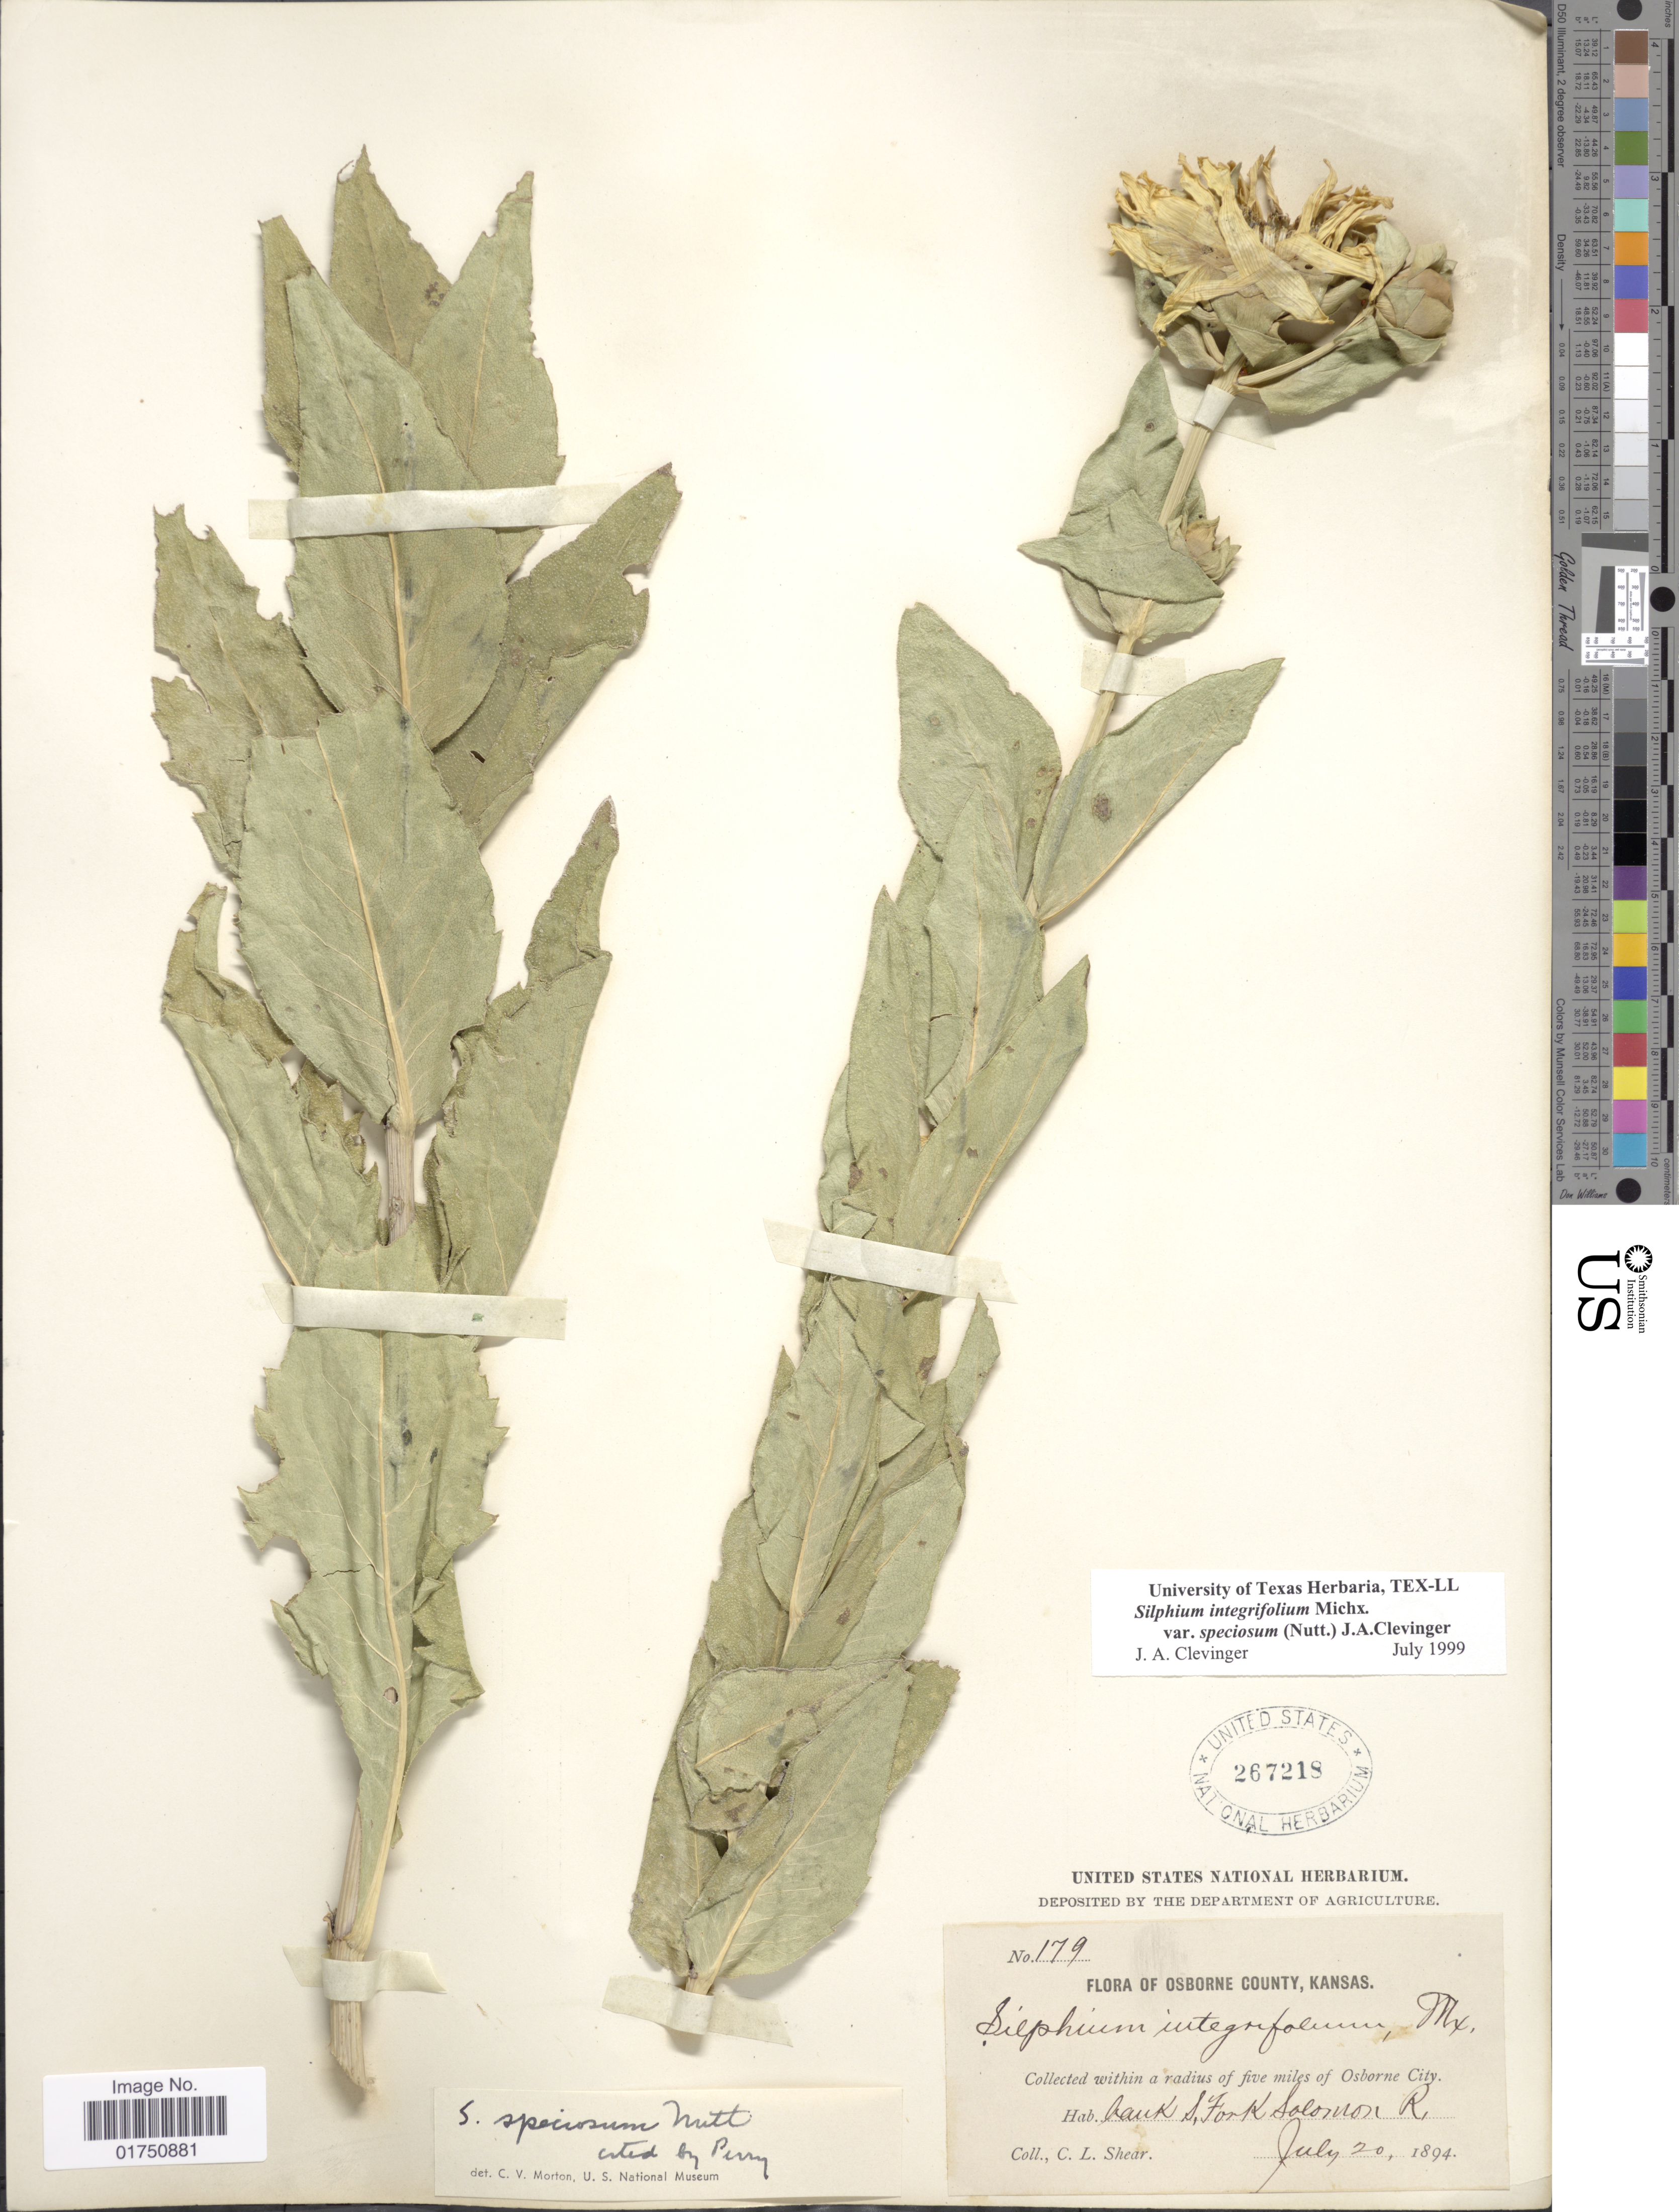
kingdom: Plantae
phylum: Tracheophyta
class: Magnoliopsida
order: Asterales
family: Asteraceae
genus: Silphium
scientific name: Silphium speciosum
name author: Nutt.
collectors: C. L. Shear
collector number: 179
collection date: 1894-07-20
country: United States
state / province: Kansas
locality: Osborne County, Kansas. Collected within a radius of five miles of Osborne City. Bank S. Fork Salomon R.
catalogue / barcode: US 267218